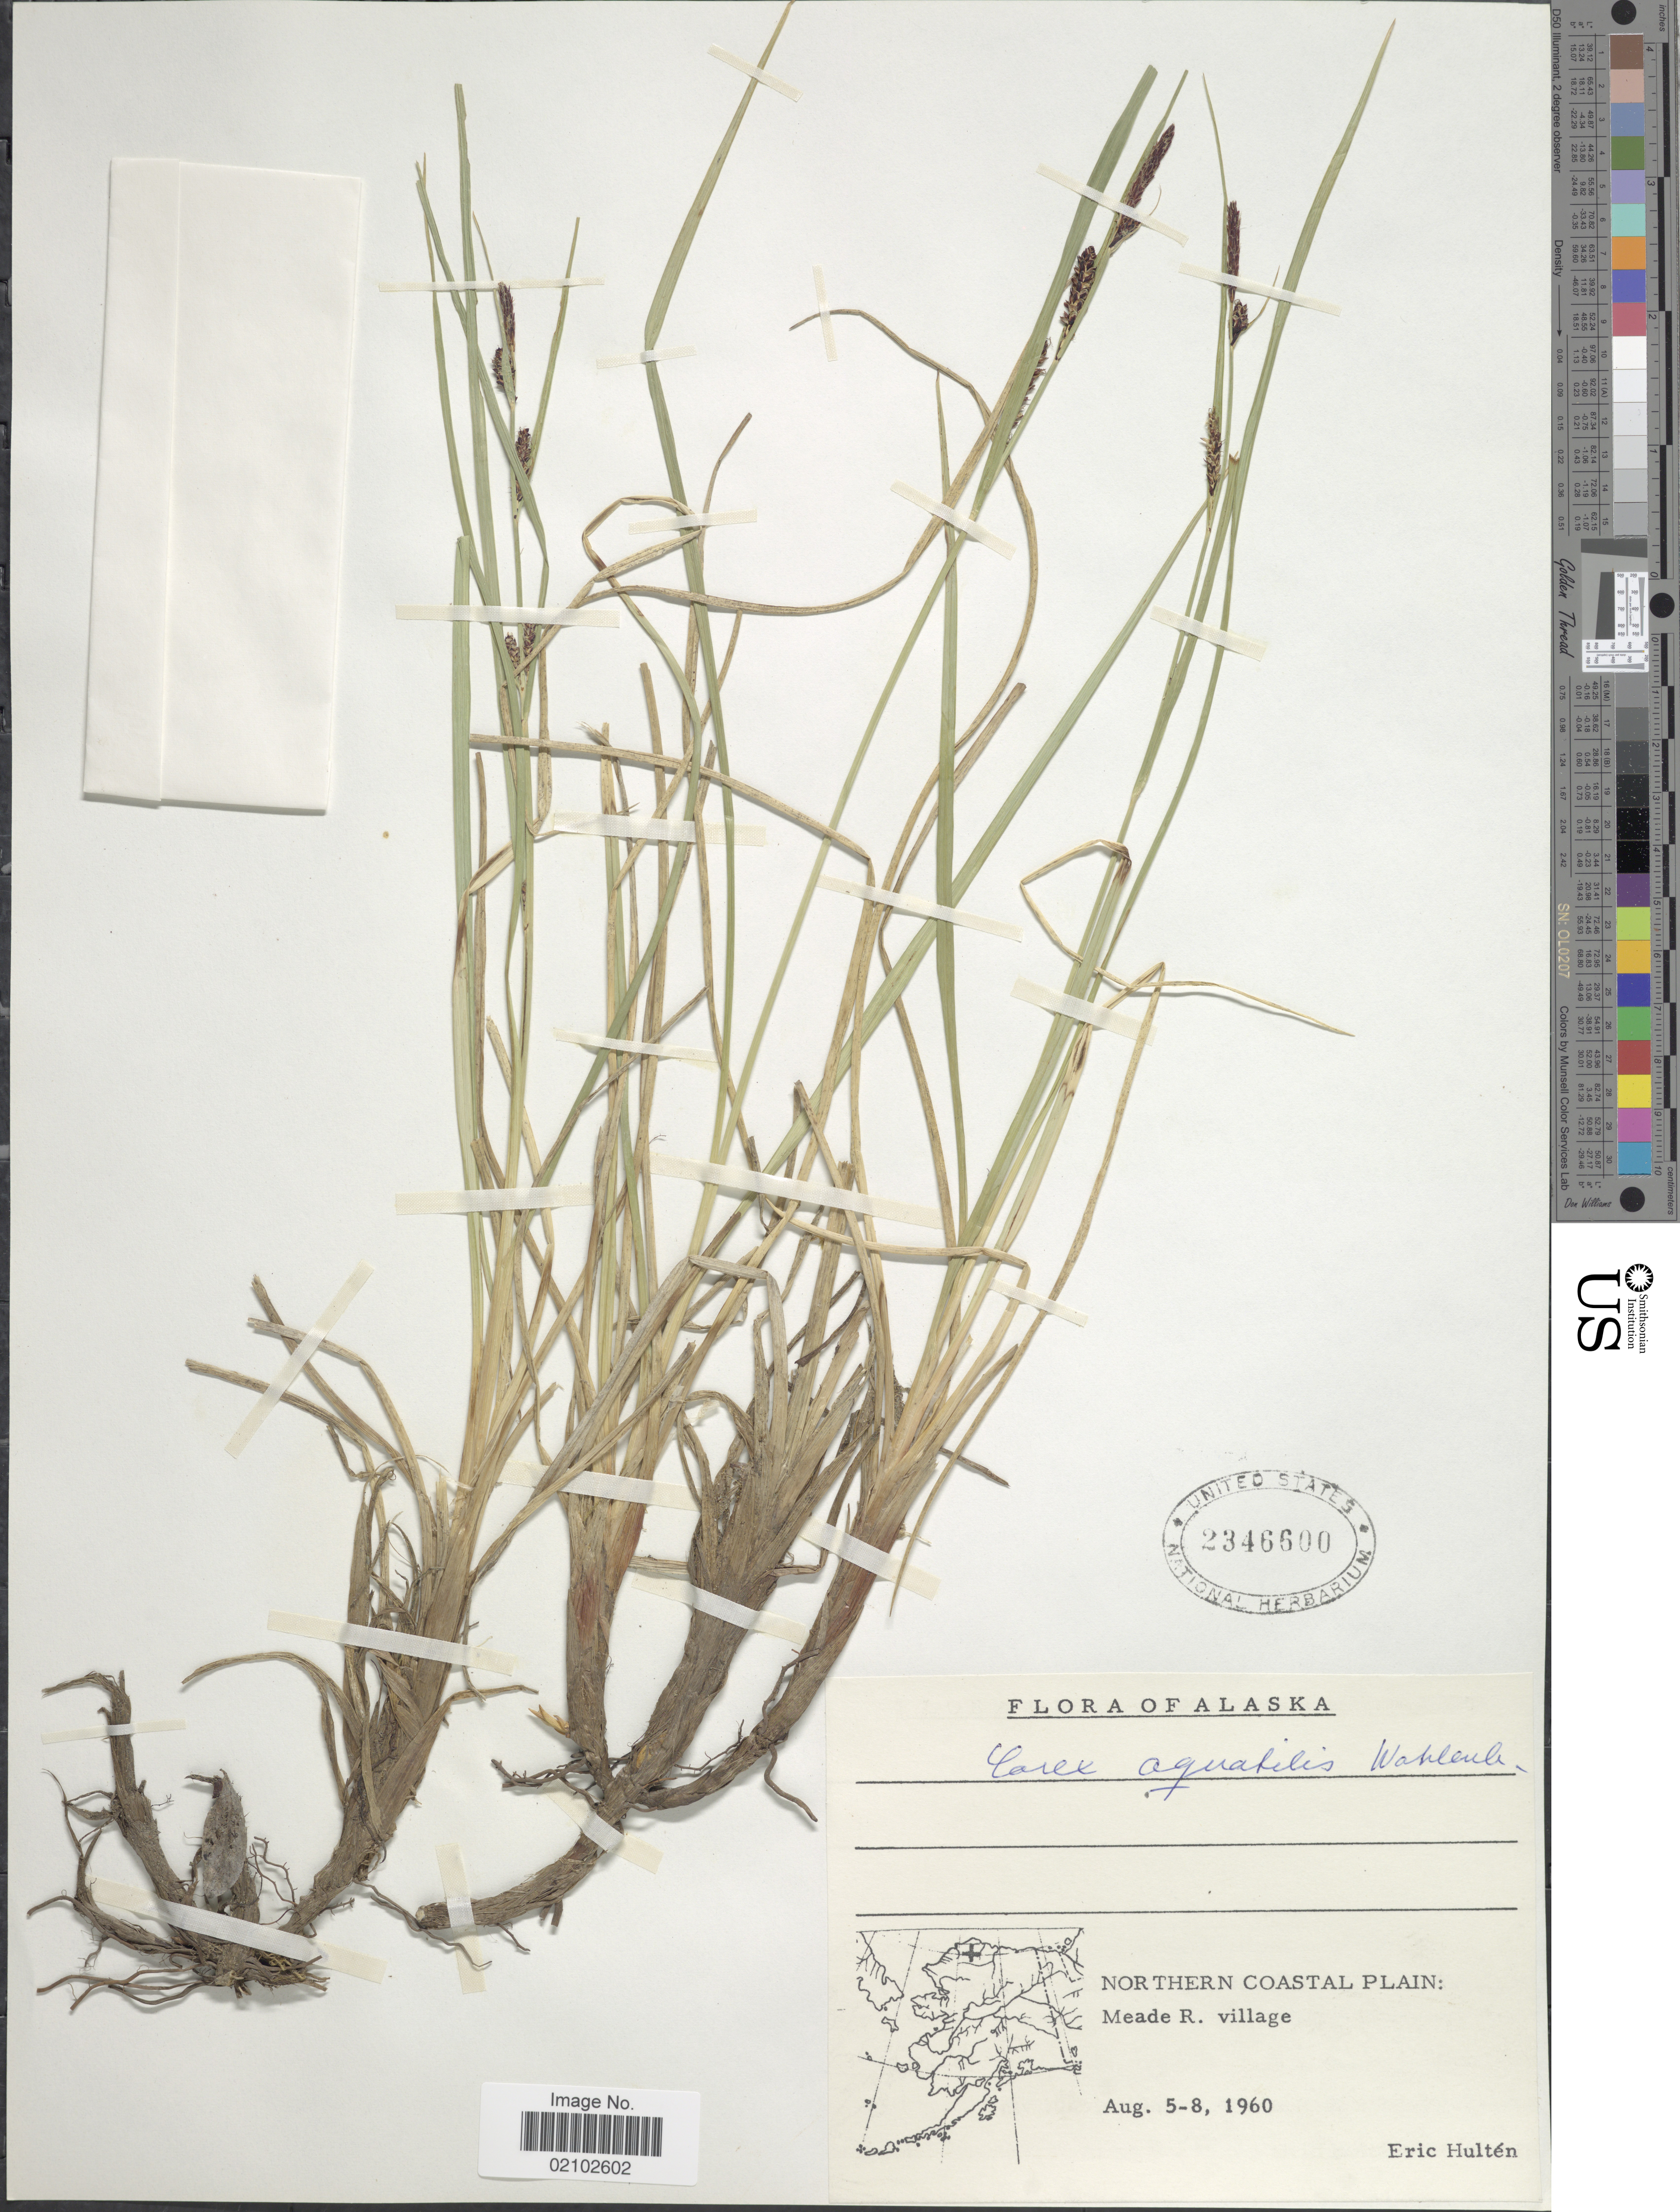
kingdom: Plantae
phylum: Tracheophyta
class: Liliopsida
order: Poales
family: Cyperaceae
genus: Carex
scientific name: Carex aquatilis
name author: Wahlenb.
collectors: E. G. Hultén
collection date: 1960-08-05/1960-08-08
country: United States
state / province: Alaska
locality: Northern Coastal Plain: Meade R. village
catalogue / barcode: US 2346600